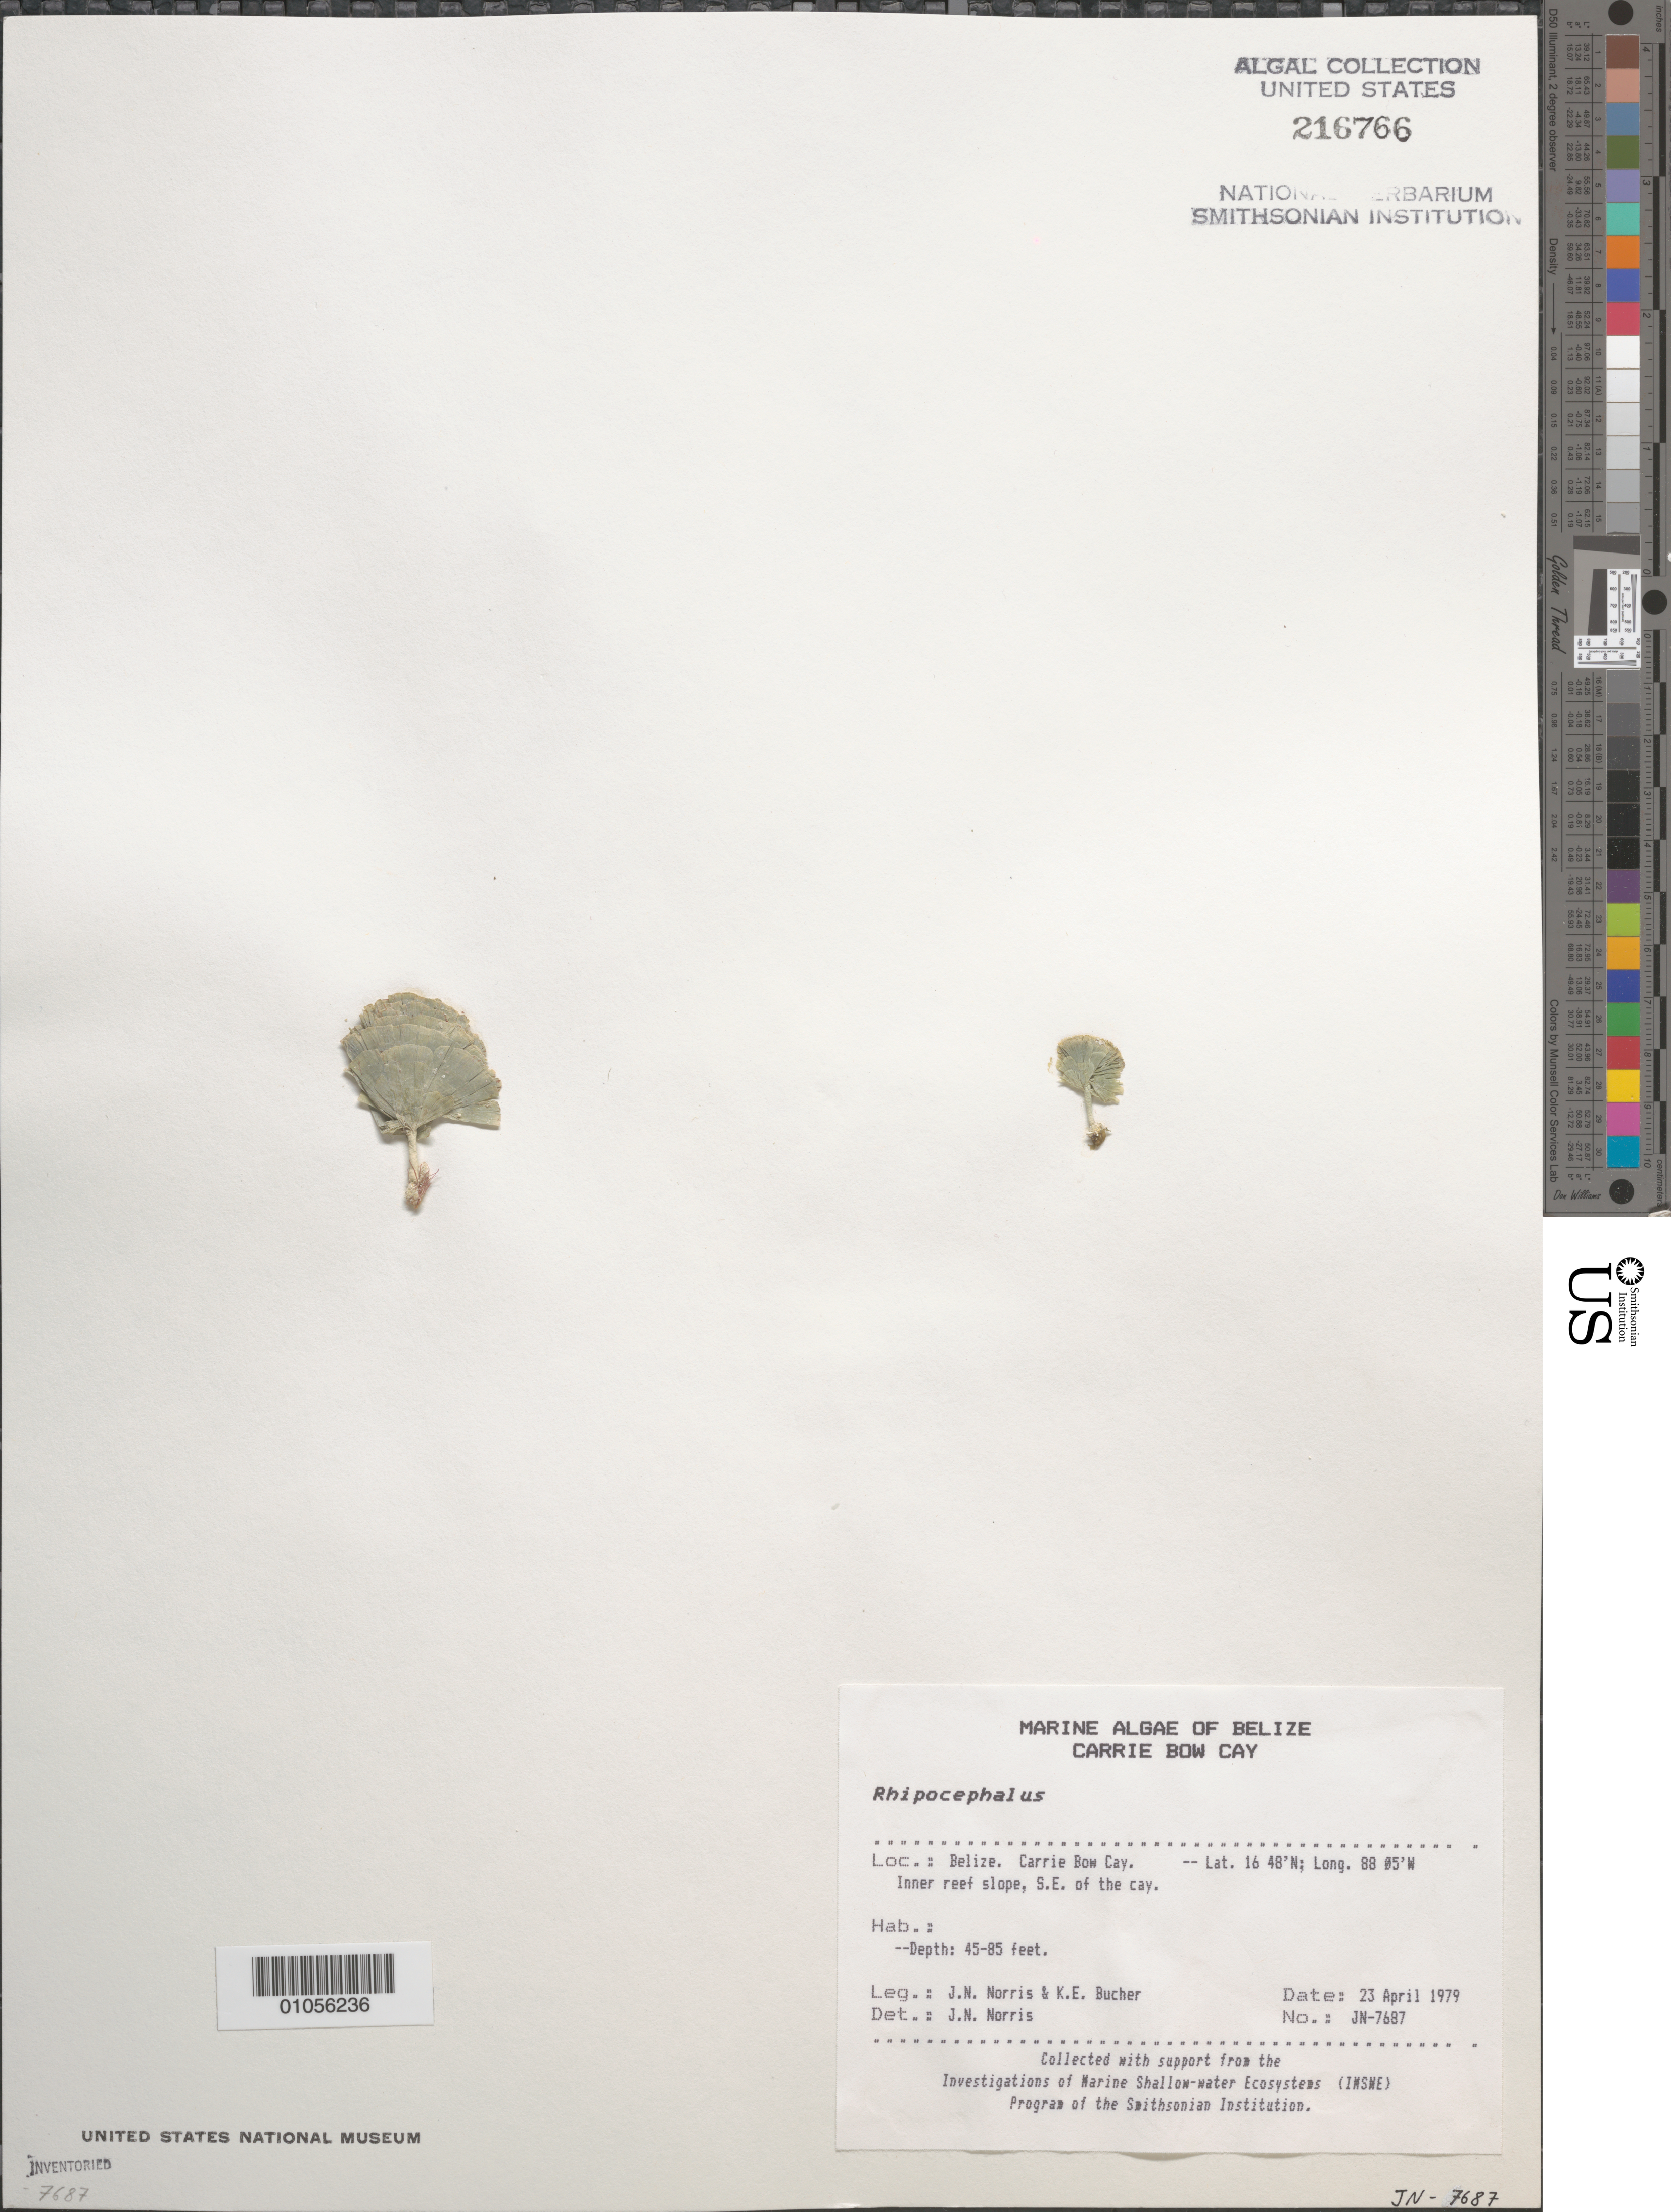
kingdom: Plantae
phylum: Chlorophyta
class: Ulvophyceae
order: Bryopsidales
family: Udoteaceae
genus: Rhipocephalus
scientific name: Rhipocephalus sp.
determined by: Norris, James N.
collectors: J. N. Norris & K. E. Bucher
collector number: JN-7687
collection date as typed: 23 Apr 1979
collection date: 1979-04-23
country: Belize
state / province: Stann Creek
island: Carrie Bow Cay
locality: Southeast of Carrie Bow Cay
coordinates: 16 48'N, 88 05'W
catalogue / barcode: US 216766